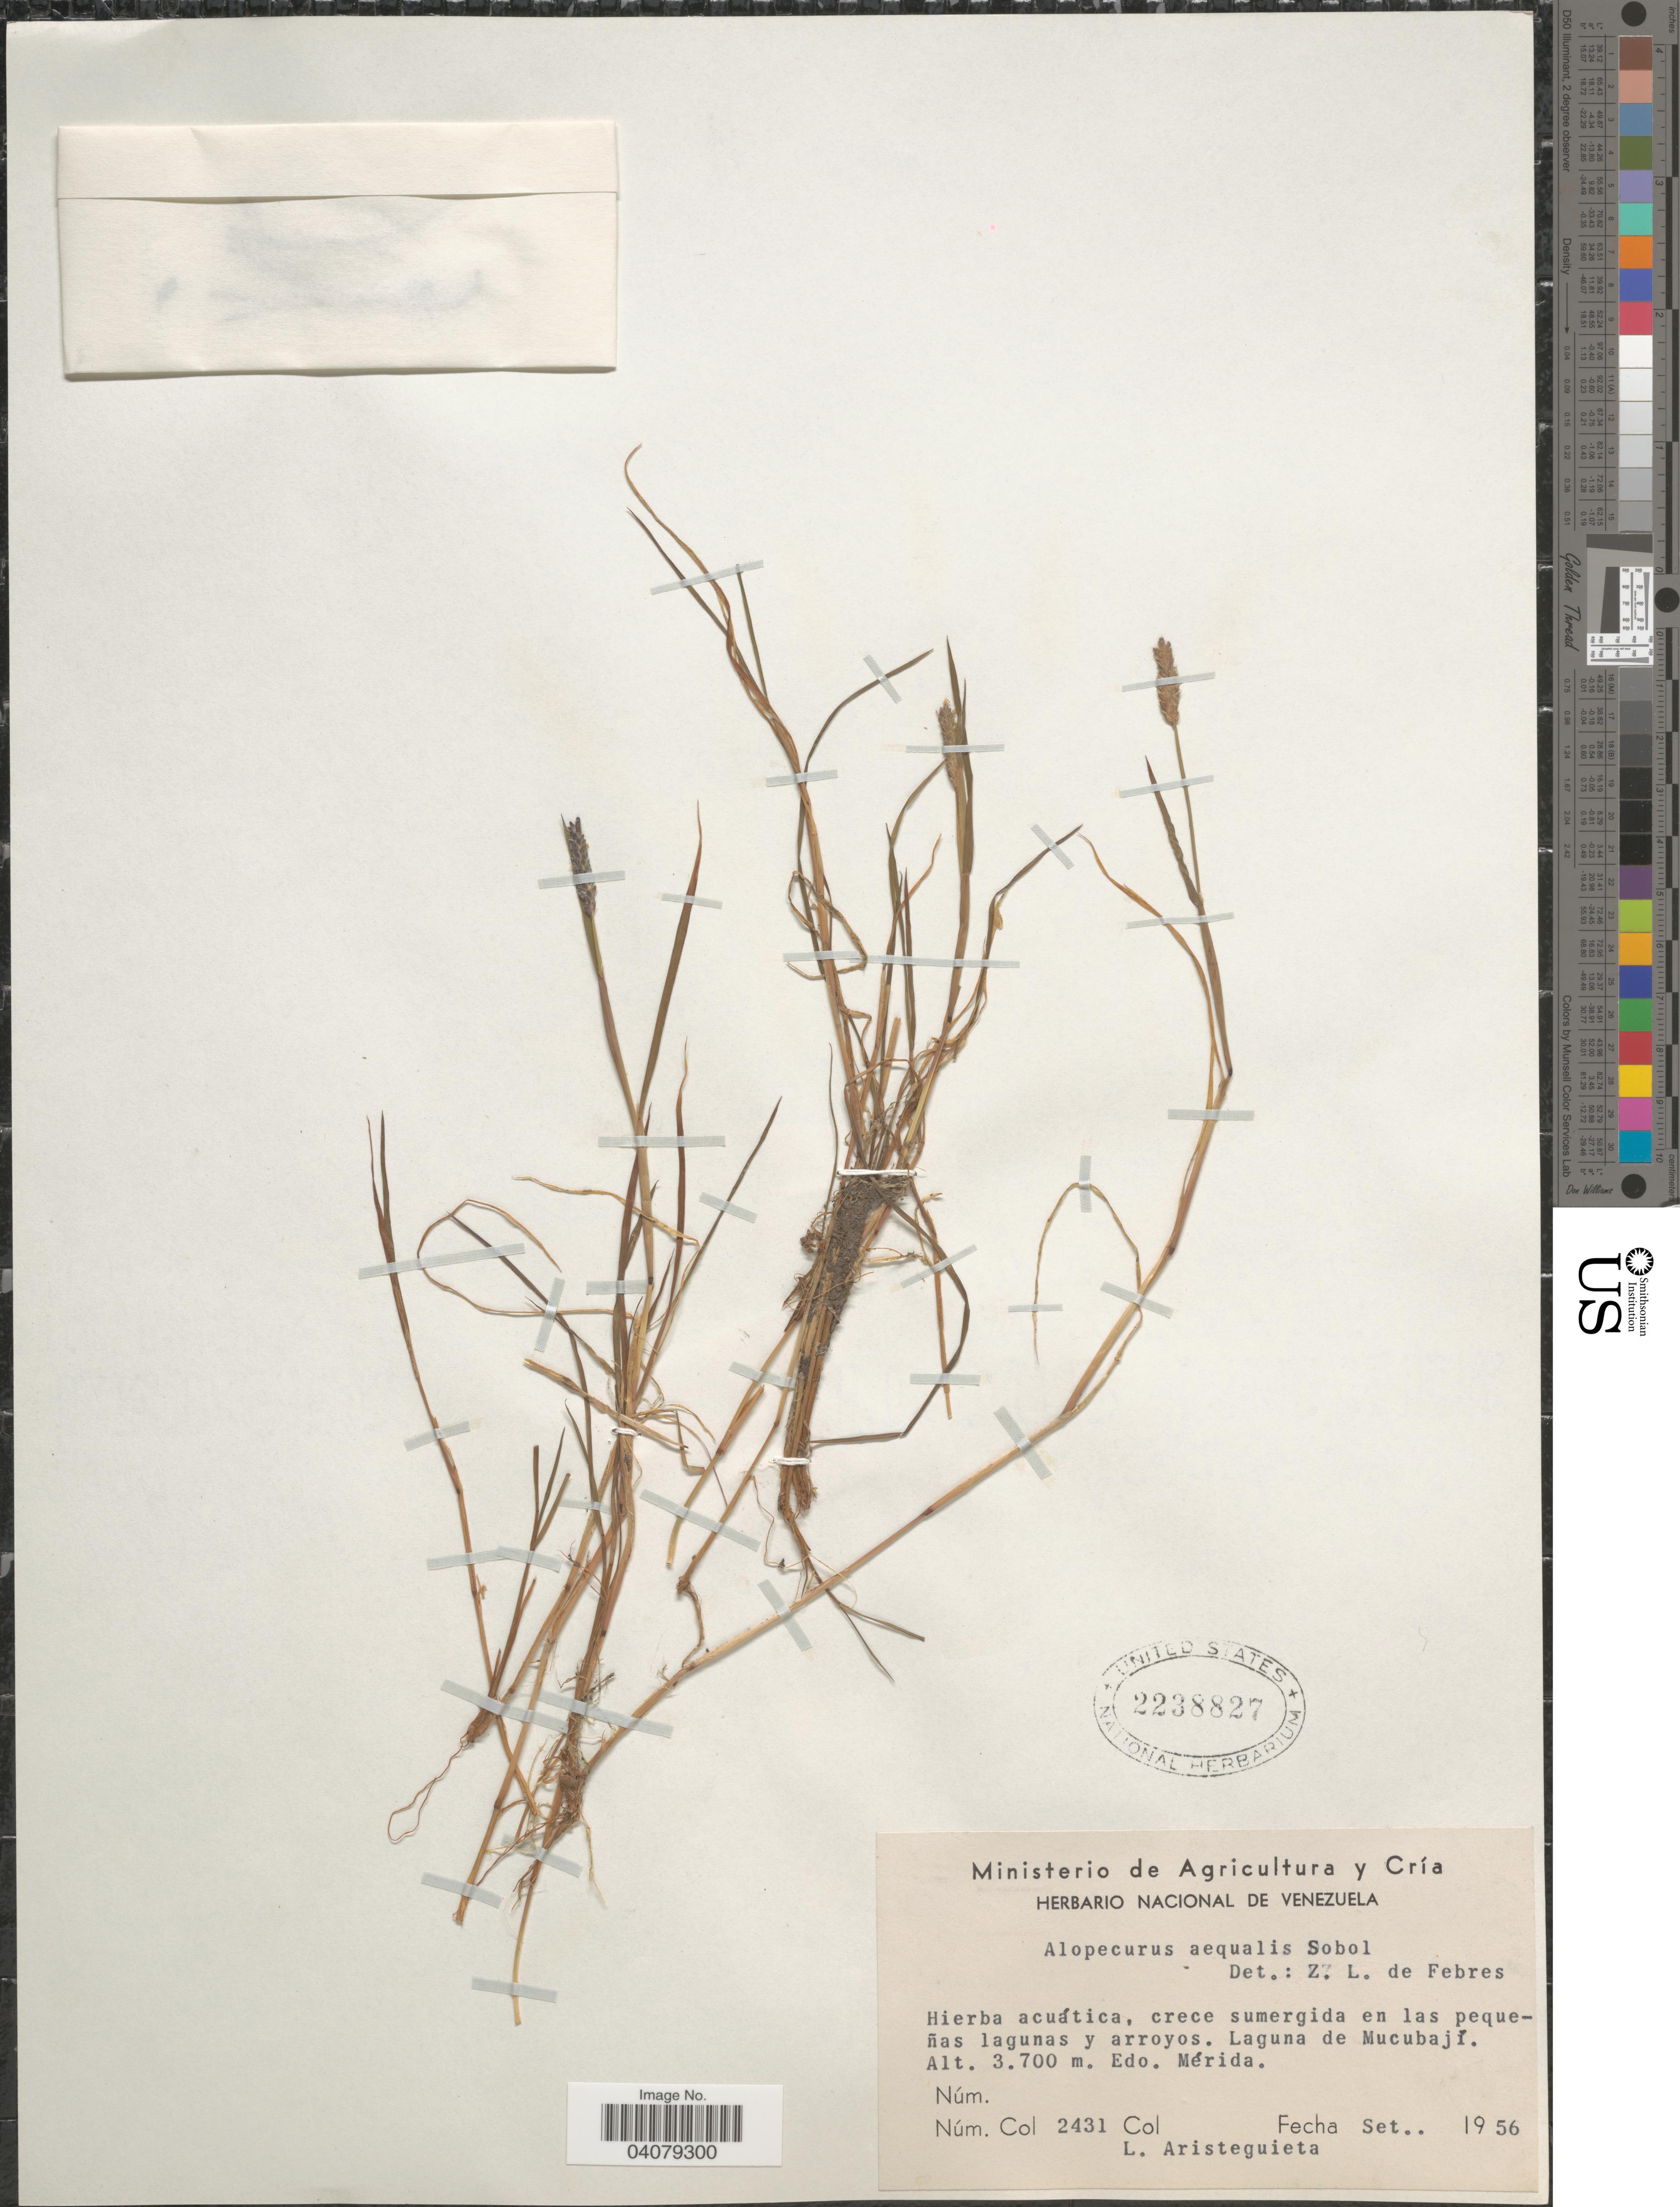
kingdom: Plantae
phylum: Tracheophyta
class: Liliopsida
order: Poales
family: Poaceae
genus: Alopecurus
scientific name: Alopecurus aequalis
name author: Sobol.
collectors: L. Aristeguieta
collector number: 2431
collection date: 1956-09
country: Venezuela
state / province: Merida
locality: Laguna de Mucubají.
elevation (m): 3700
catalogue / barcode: US 2238827